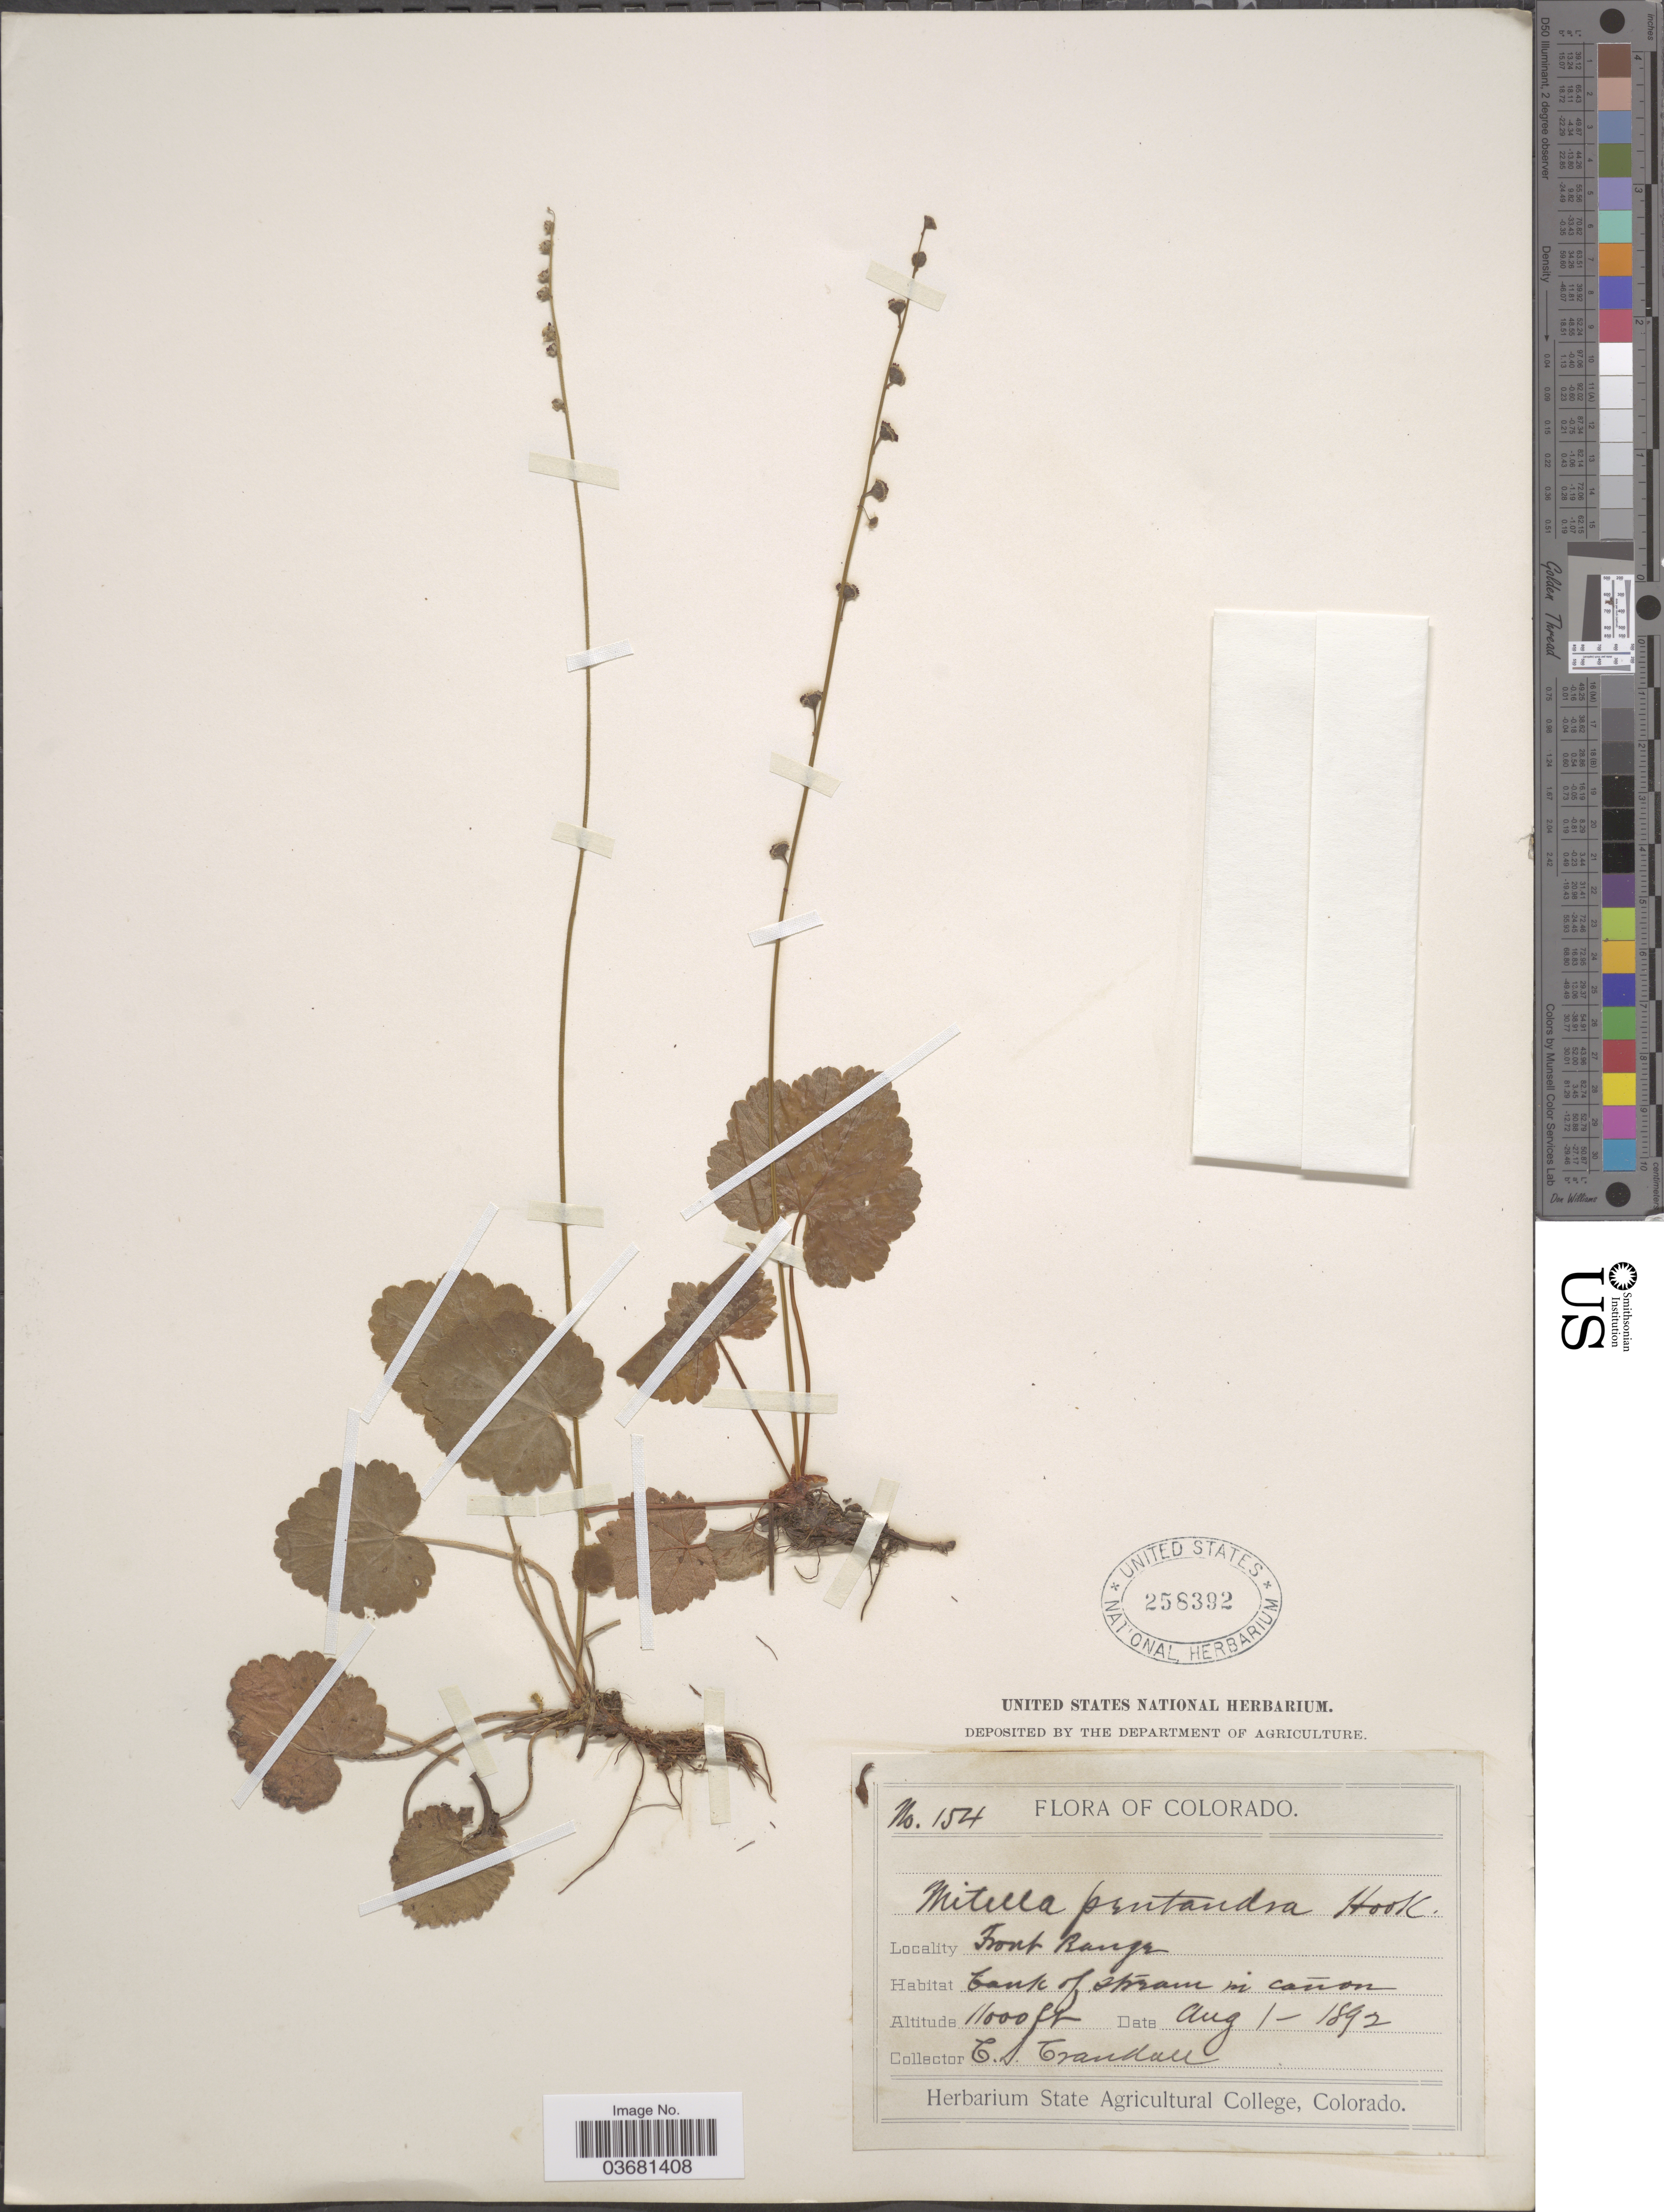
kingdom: Plantae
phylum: Tracheophyta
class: Magnoliopsida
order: Saxifragales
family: Saxifragaceae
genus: Mitella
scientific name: Mitella pentandra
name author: Hook.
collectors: C. Crandall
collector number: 154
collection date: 1892-08-01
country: United States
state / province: Colorado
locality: Front Range.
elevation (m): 3353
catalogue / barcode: US 258392